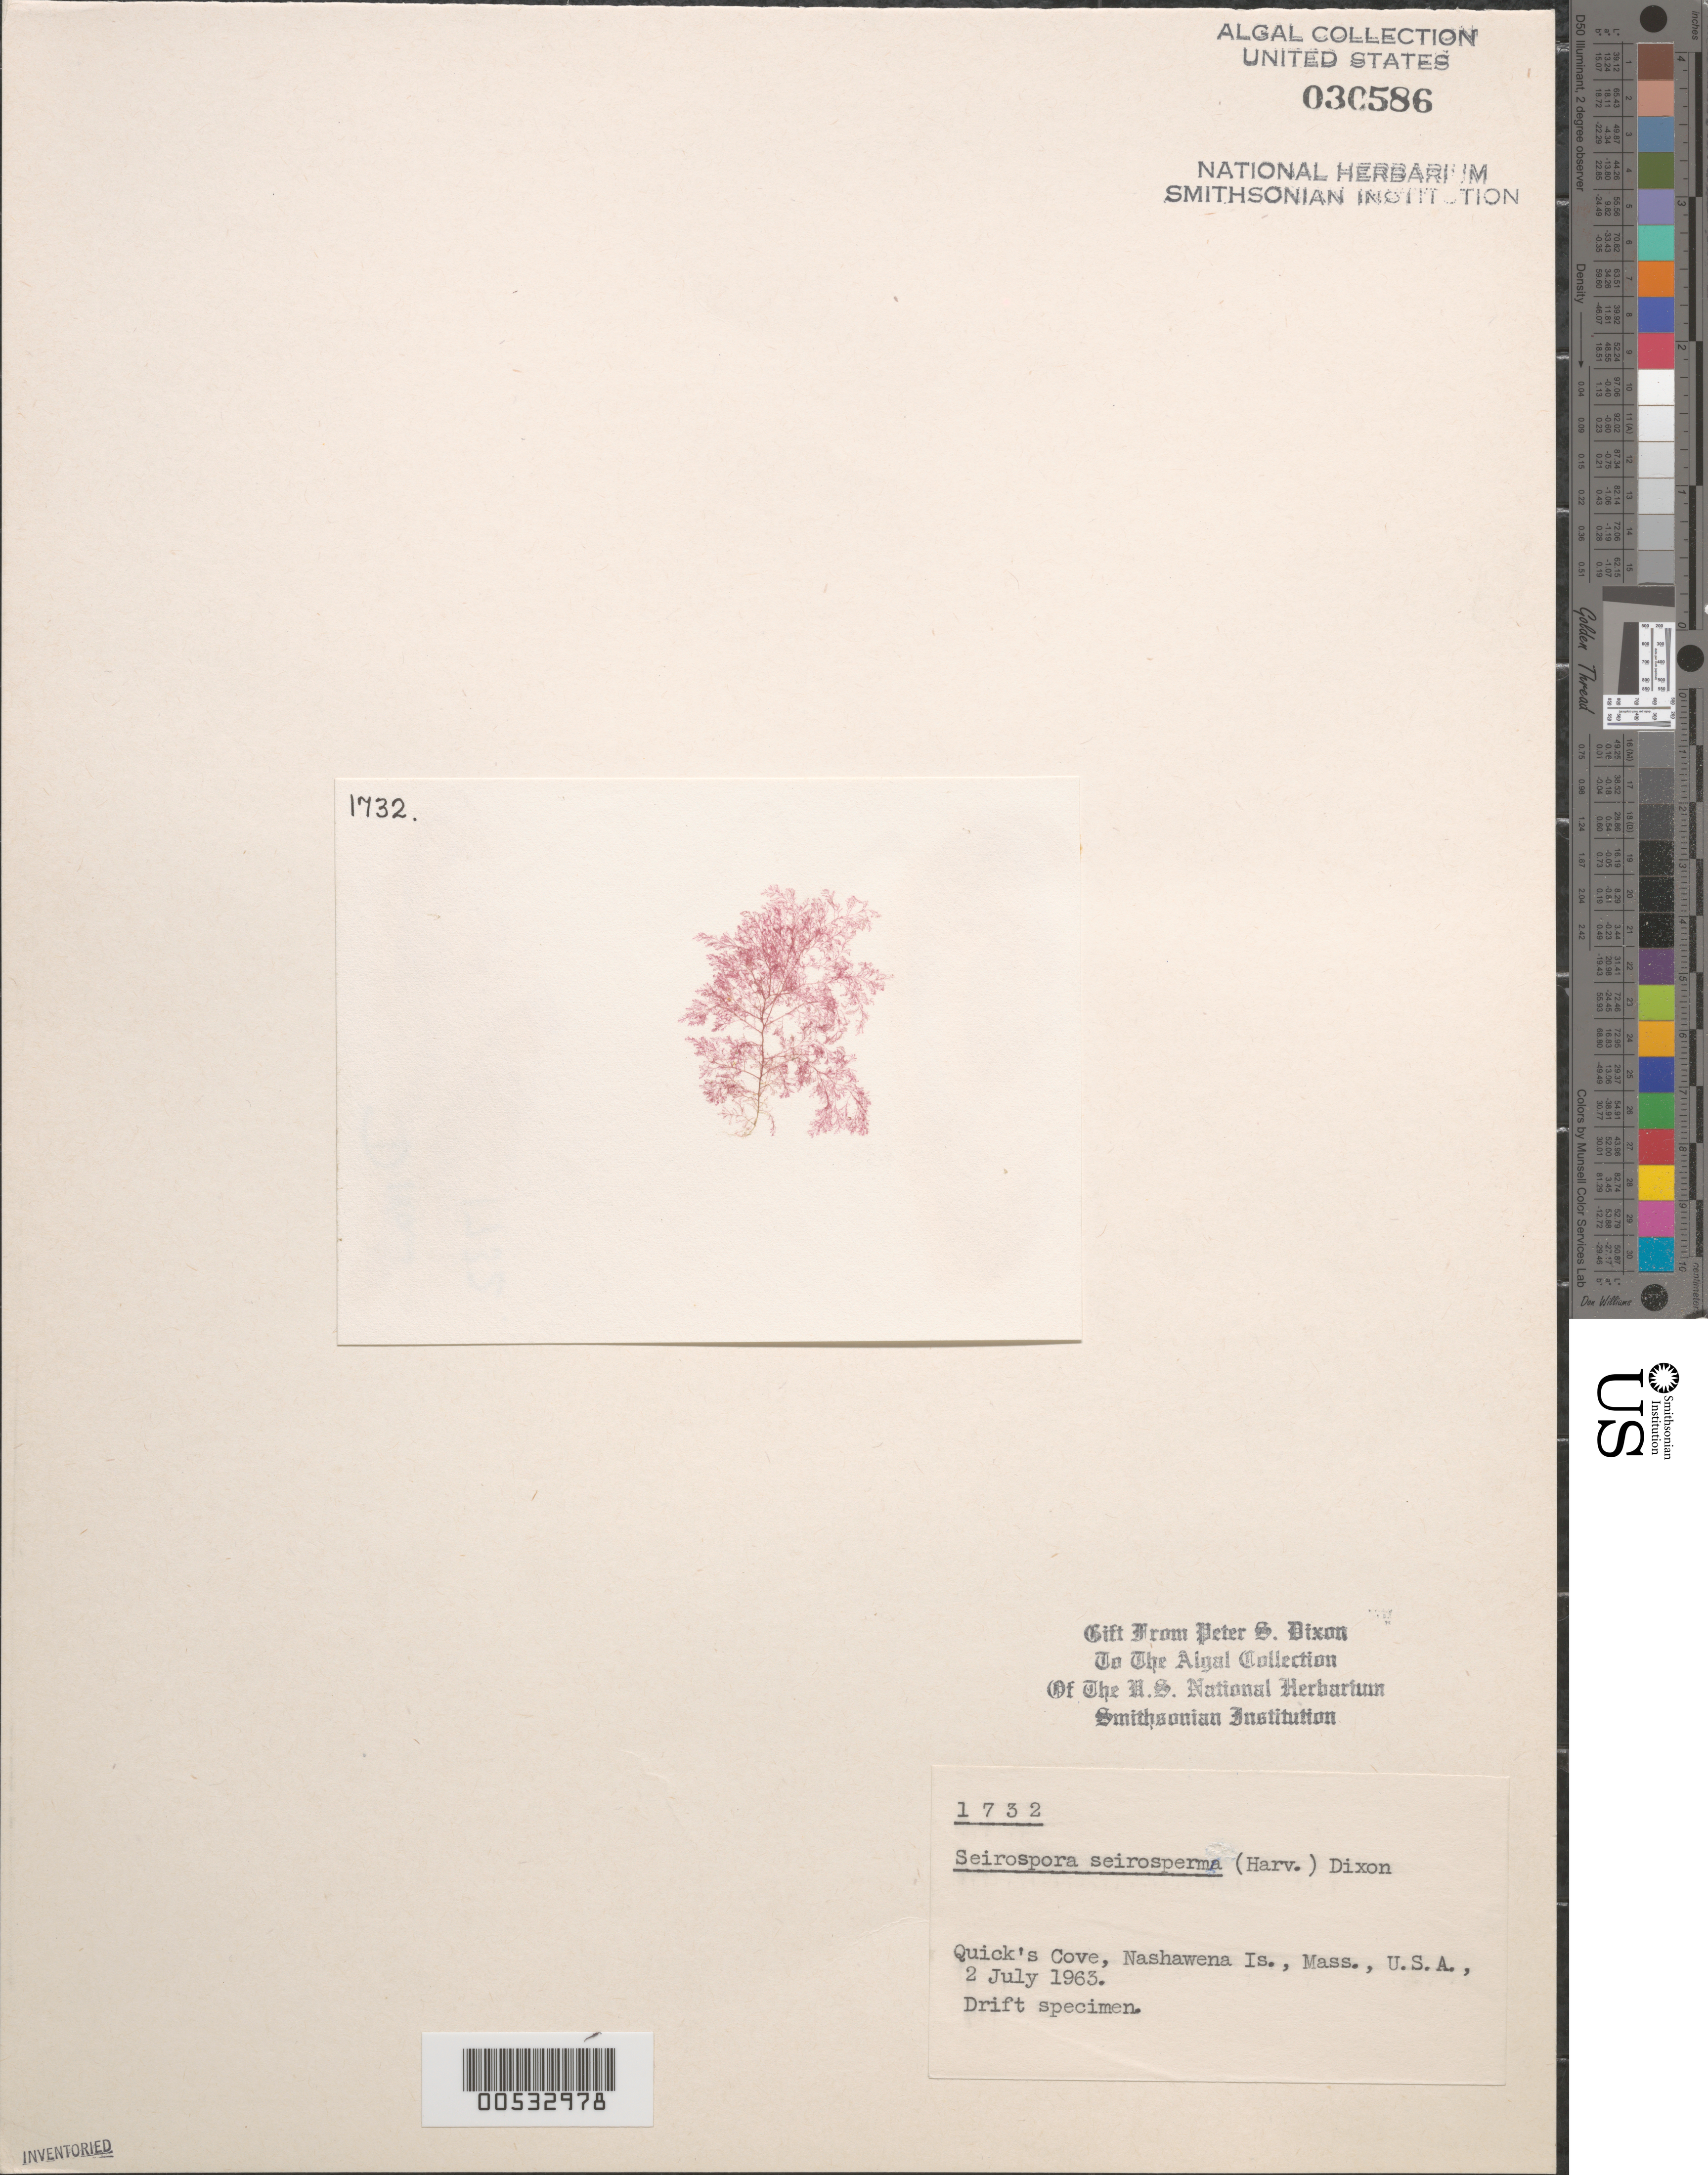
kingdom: Plantae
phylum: Rhodophyta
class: Florideophyceae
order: Ceramiales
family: Callithamniaceae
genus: Seirospora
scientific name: Seirospora interrupta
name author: (Sm.) F. Schmitz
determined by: Algae name updating Project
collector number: PSD 1732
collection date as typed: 02 Jul 1963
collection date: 1963-07-02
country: United States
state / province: Massachusetts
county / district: Dukes County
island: Nashawena Island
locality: Quick's Cove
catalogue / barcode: US 30586